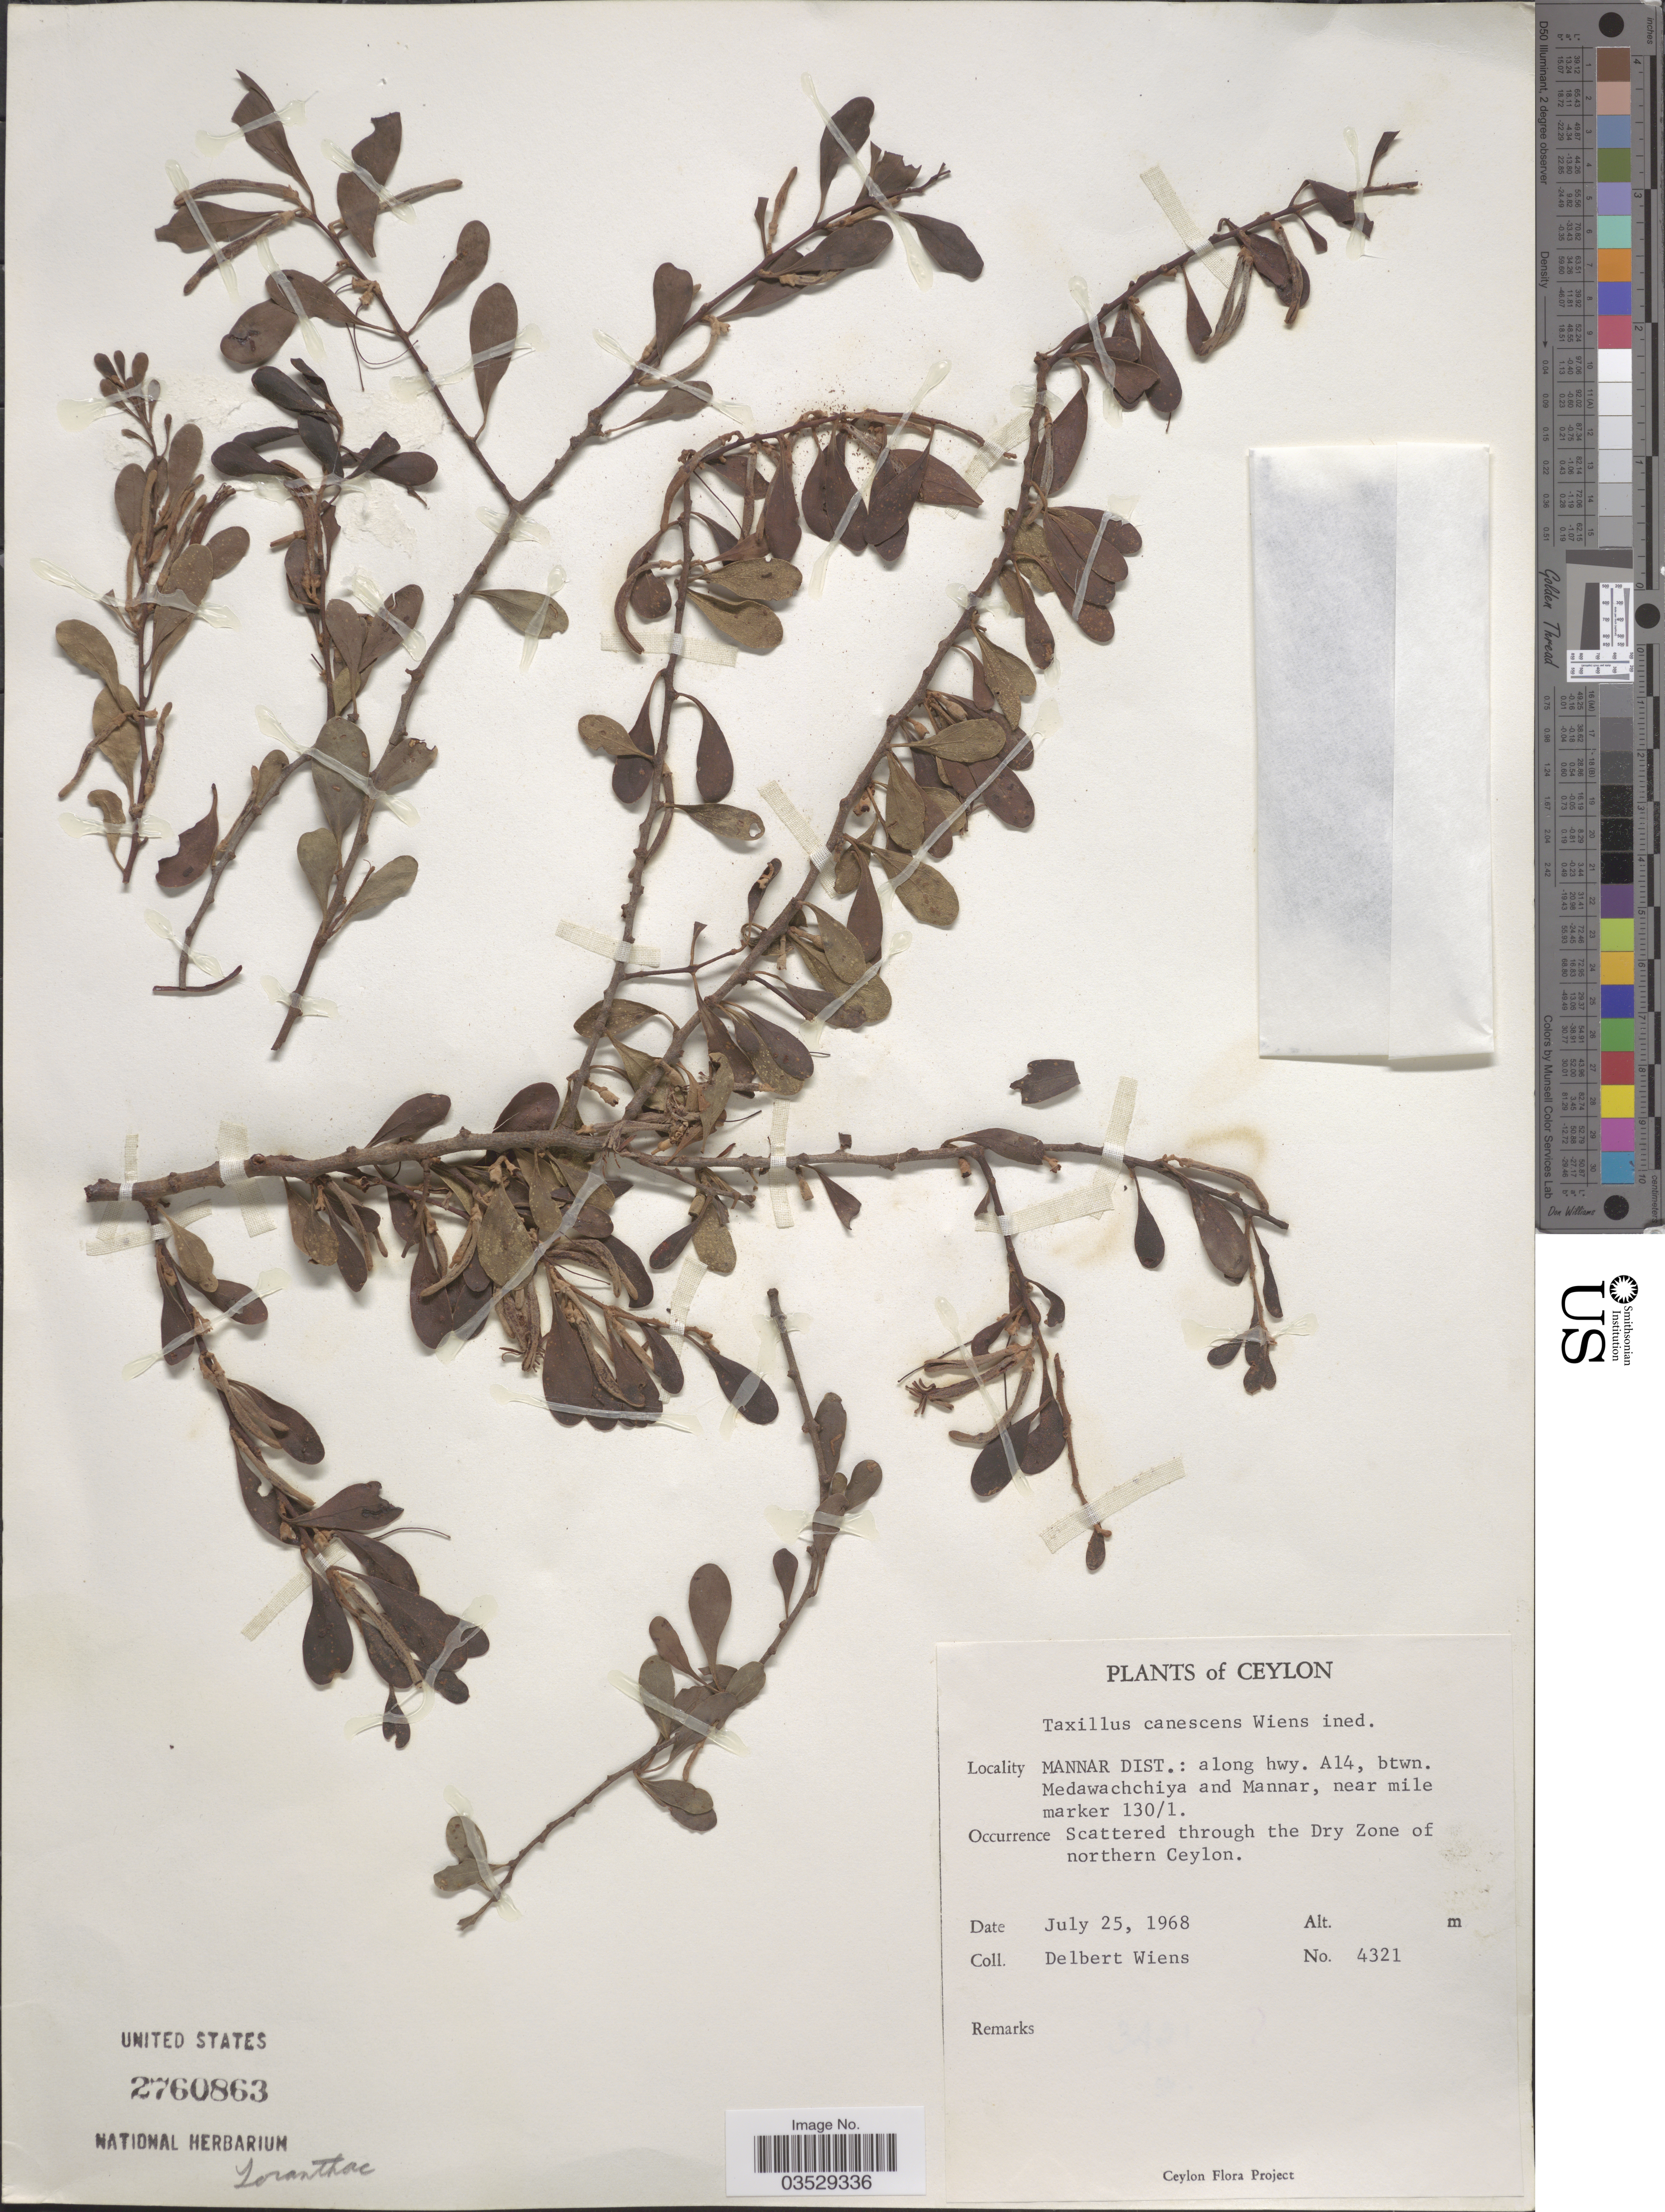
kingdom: Plantae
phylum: Tracheophyta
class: Magnoliopsida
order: Santalales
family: Loranthaceae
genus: Taxillus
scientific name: Taxillus canescens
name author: Wiens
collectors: D. Wiens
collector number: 4321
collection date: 1968-07-25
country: Sri Lanka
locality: Ceylon. Mannar Dist.: along hwy. A14, btwn. Medawachchiya and Mannar, near mile marker 130/1. The Dry Zone of northern Ceylon.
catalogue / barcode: US 2760863